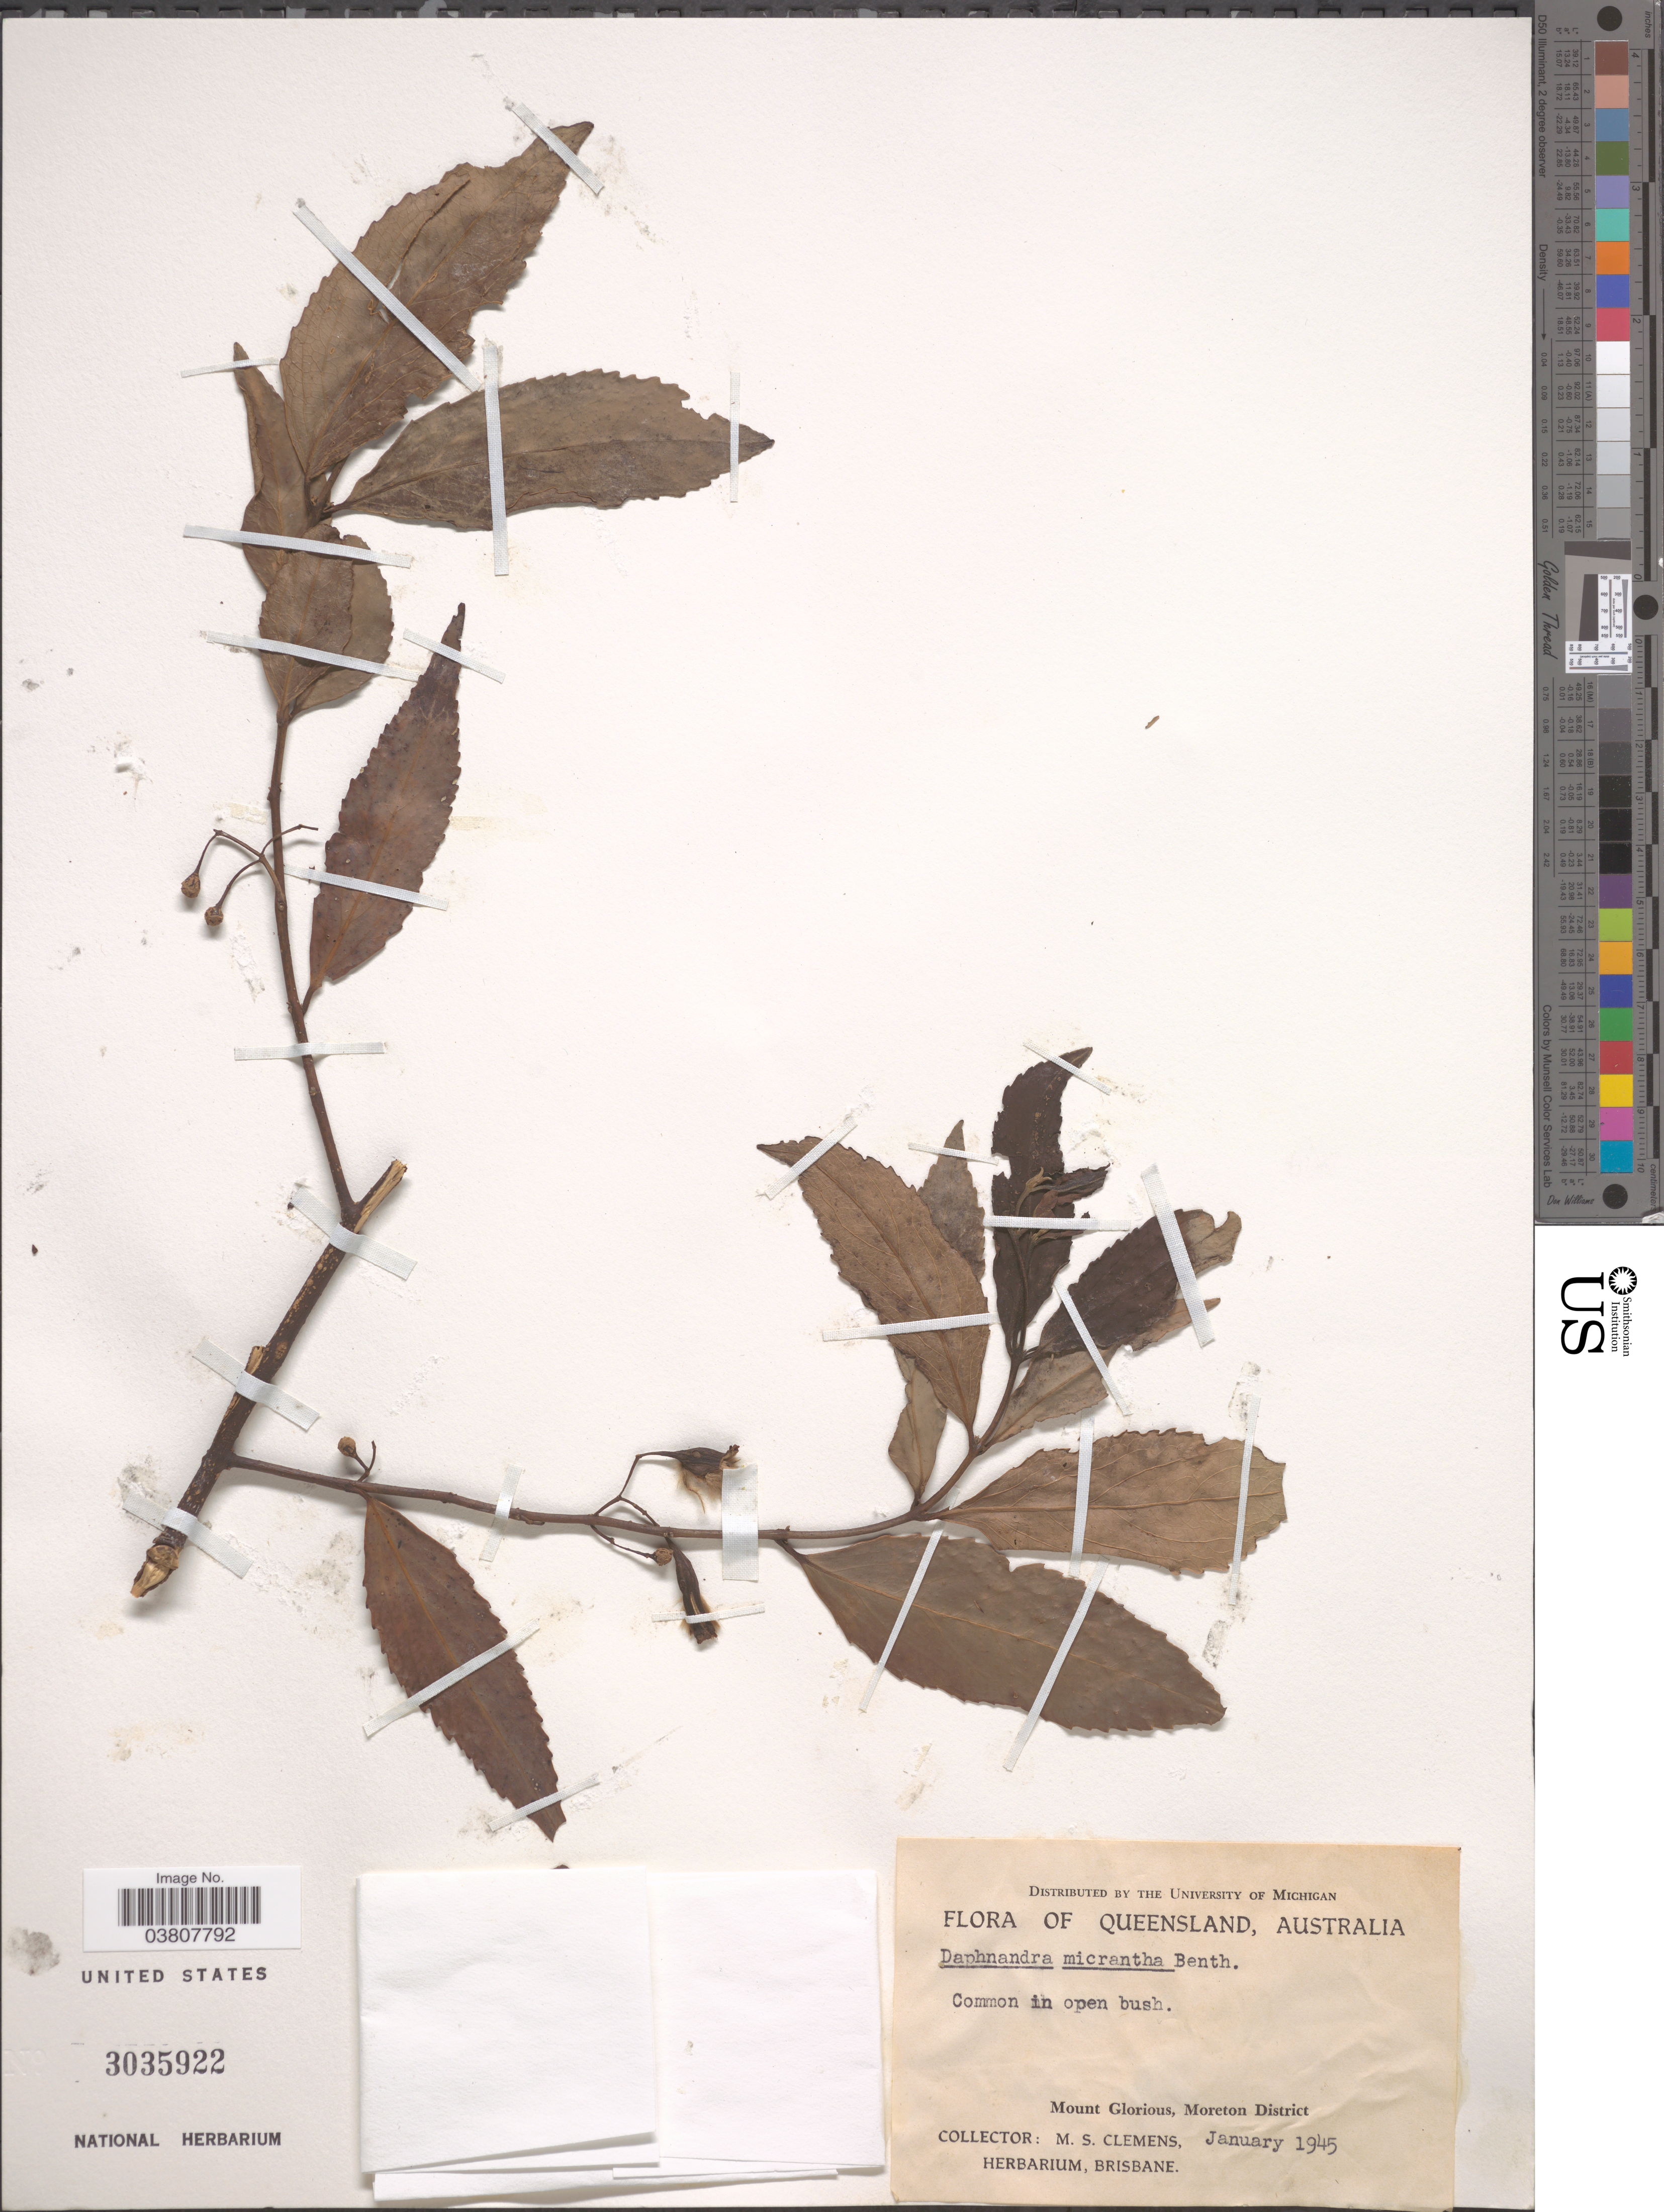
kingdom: Plantae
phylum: Tracheophyta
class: Magnoliopsida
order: Laurales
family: Atherospermataceae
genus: Daphnandra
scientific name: Daphnandra micrantha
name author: (Tul.) Benth.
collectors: M. S. Clemens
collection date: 1945-01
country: Australia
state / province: Queensland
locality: Mount Glorious, Moreton District.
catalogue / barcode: US 3035922